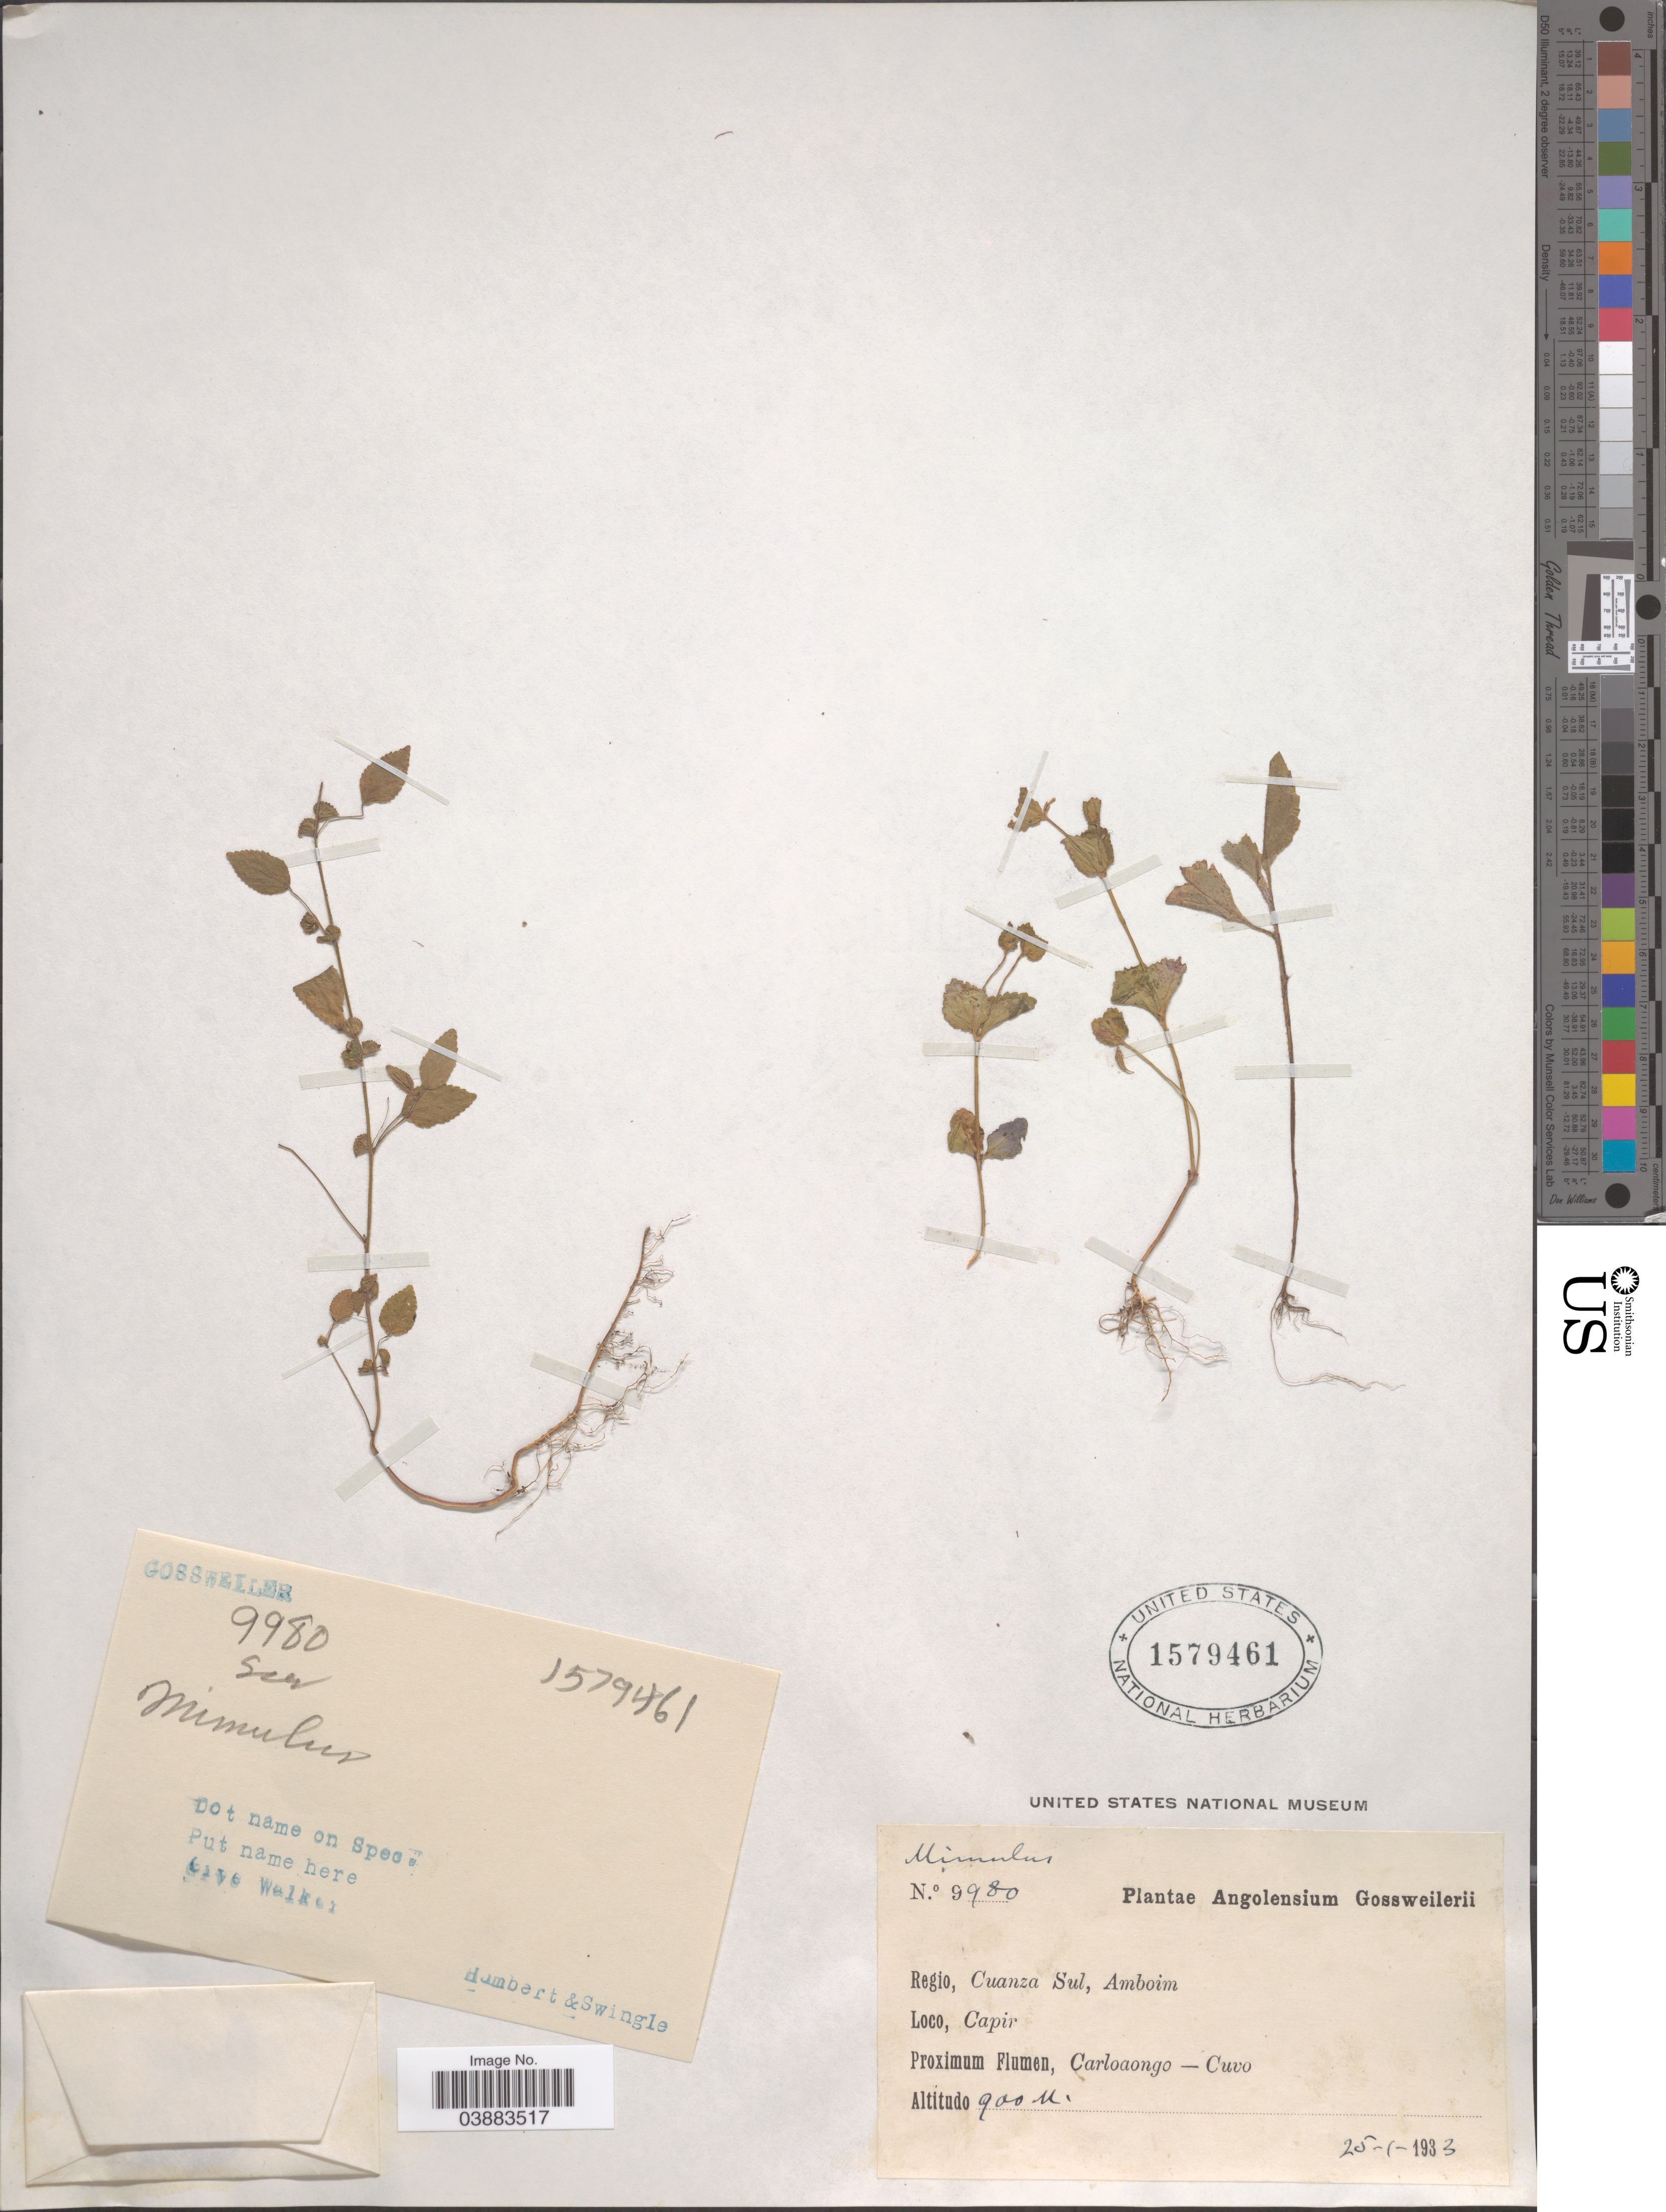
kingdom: Plantae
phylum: Tracheophyta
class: Magnoliopsida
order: Lamiales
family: Phrymaceae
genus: Mimulus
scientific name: Mimulus sp.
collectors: -. Gossweiler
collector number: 9980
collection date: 1933-01-25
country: Angola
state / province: Cuanza Sul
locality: Regio, Cuanza Sul, Amboim. Capir. Carloaongo-Cuvo.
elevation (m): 900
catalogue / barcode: US 1579461